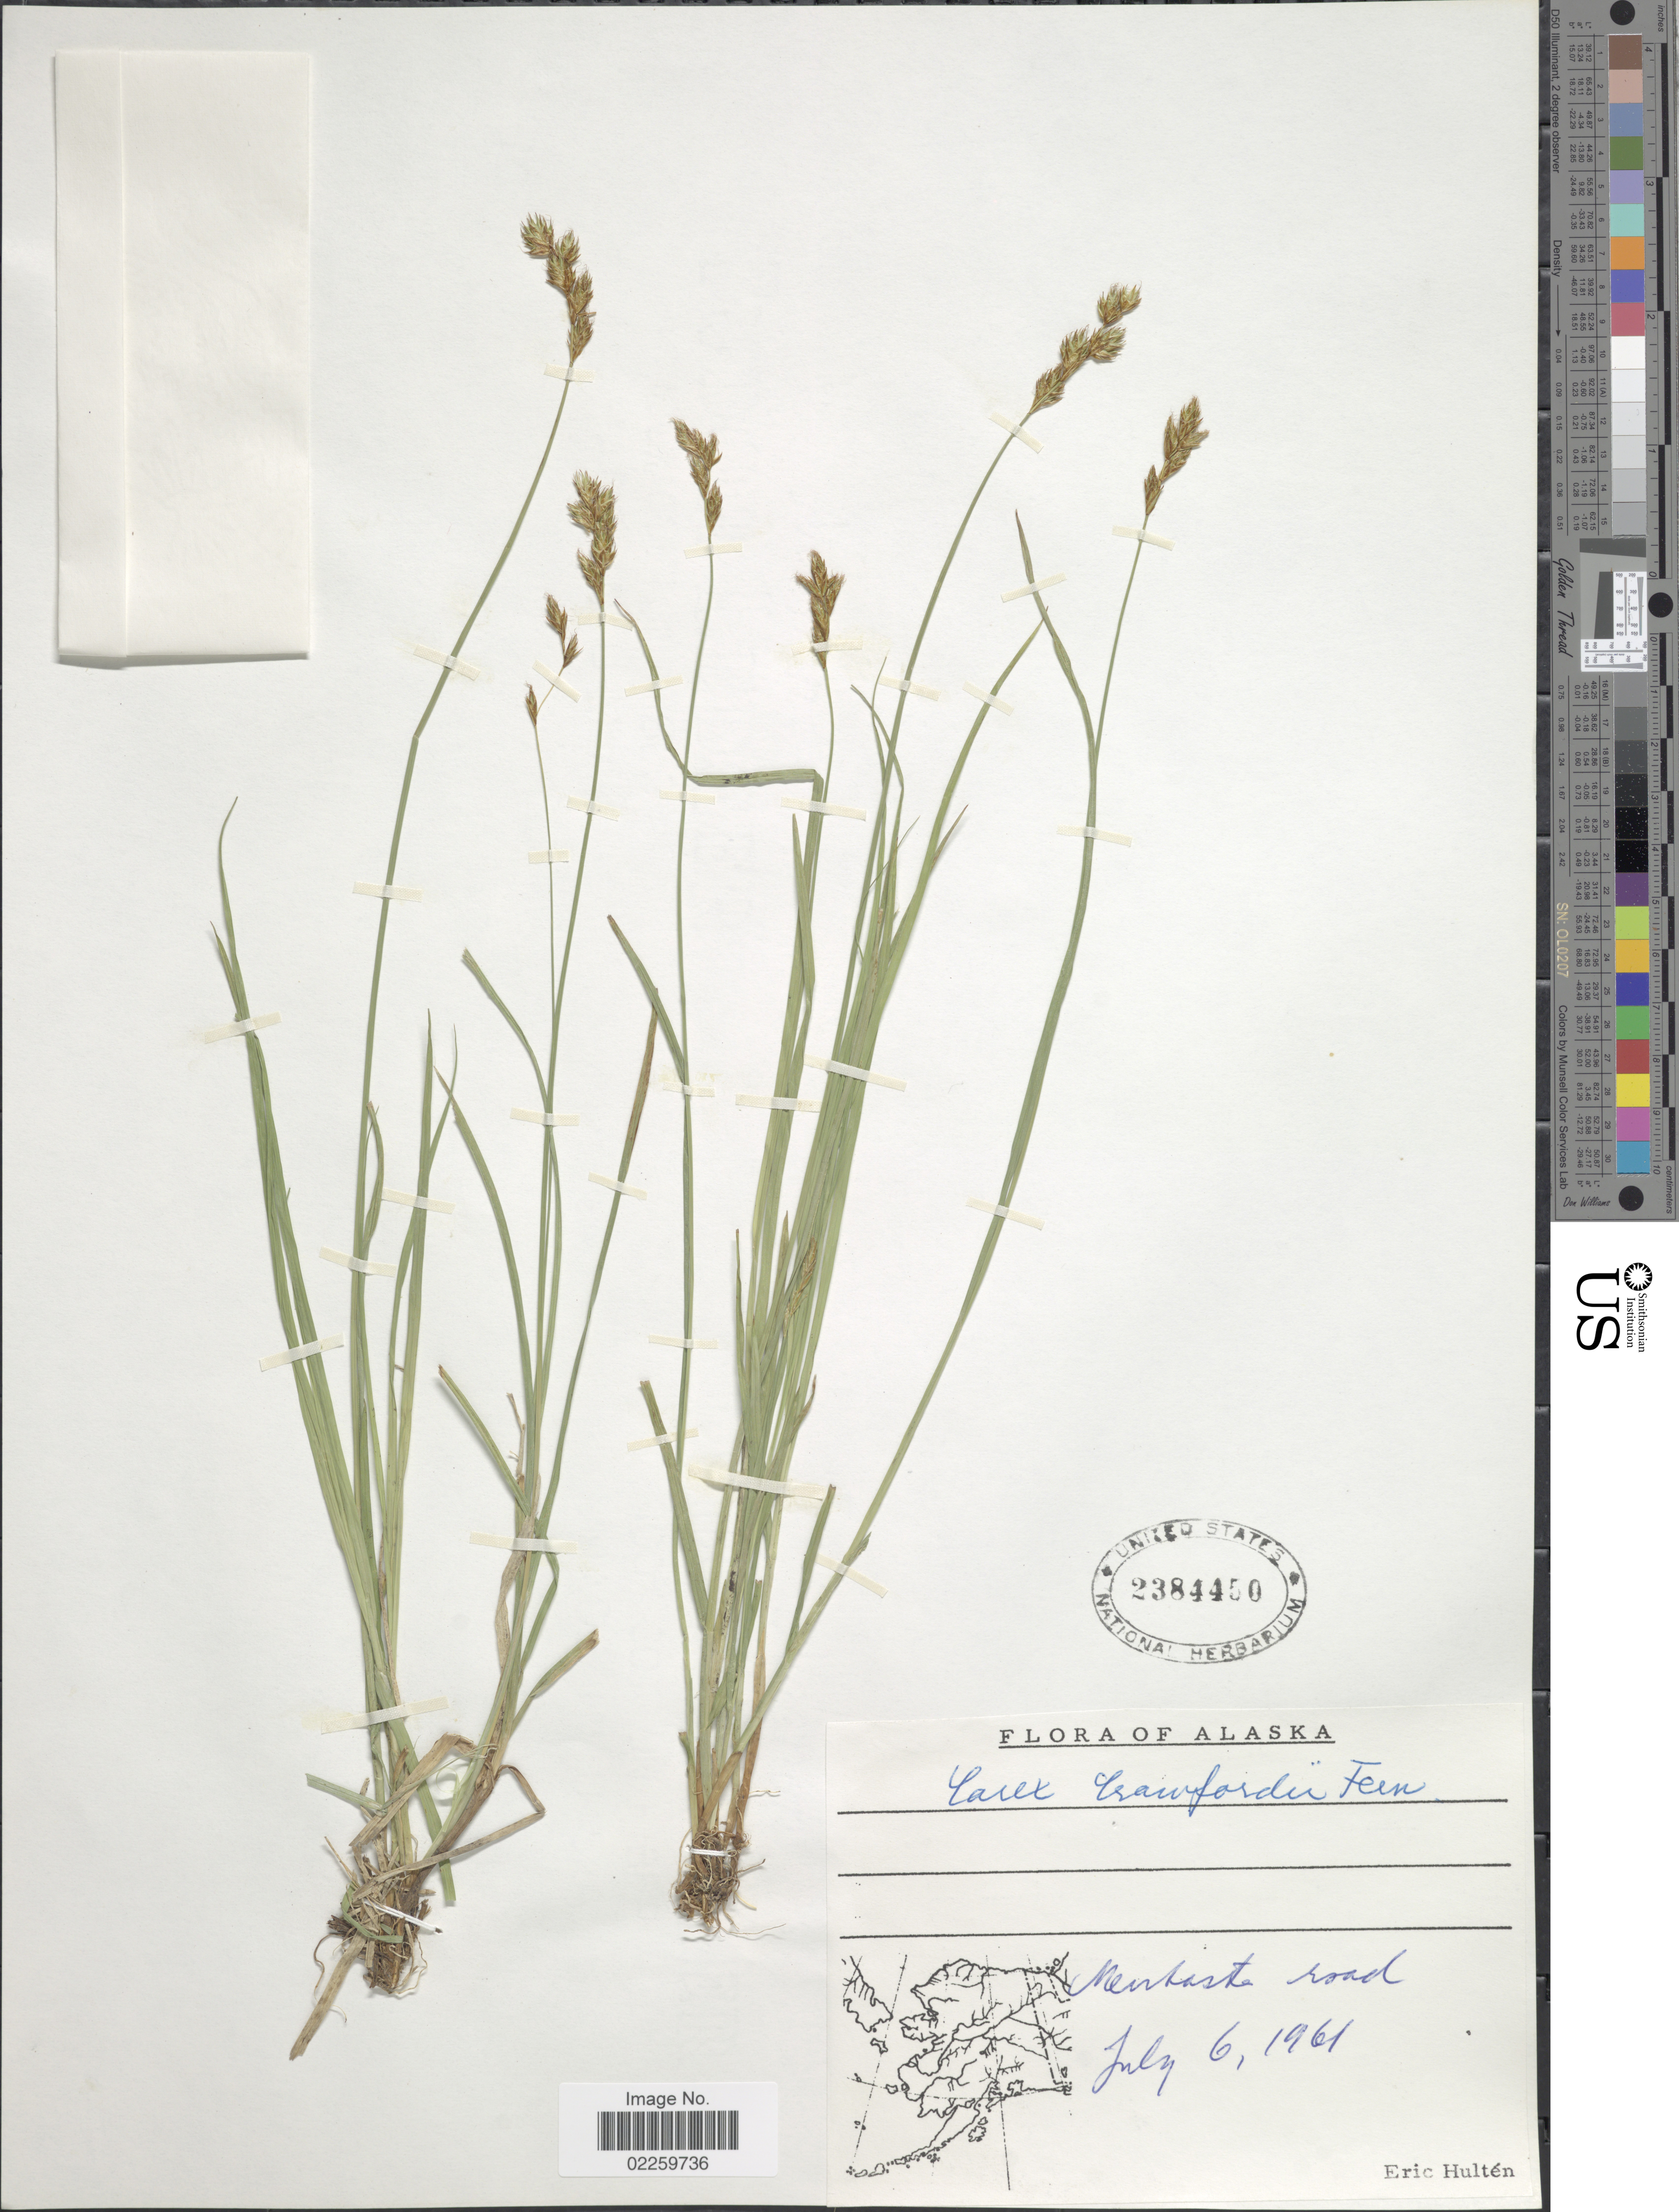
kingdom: Plantae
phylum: Tracheophyta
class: Liliopsida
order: Poales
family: Cyperaceae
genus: Carex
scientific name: Carex crawfordii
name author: Fernald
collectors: E. G. Hultén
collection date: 1961-07-06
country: United States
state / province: Alaska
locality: Mentasta road.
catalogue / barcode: US 2384450